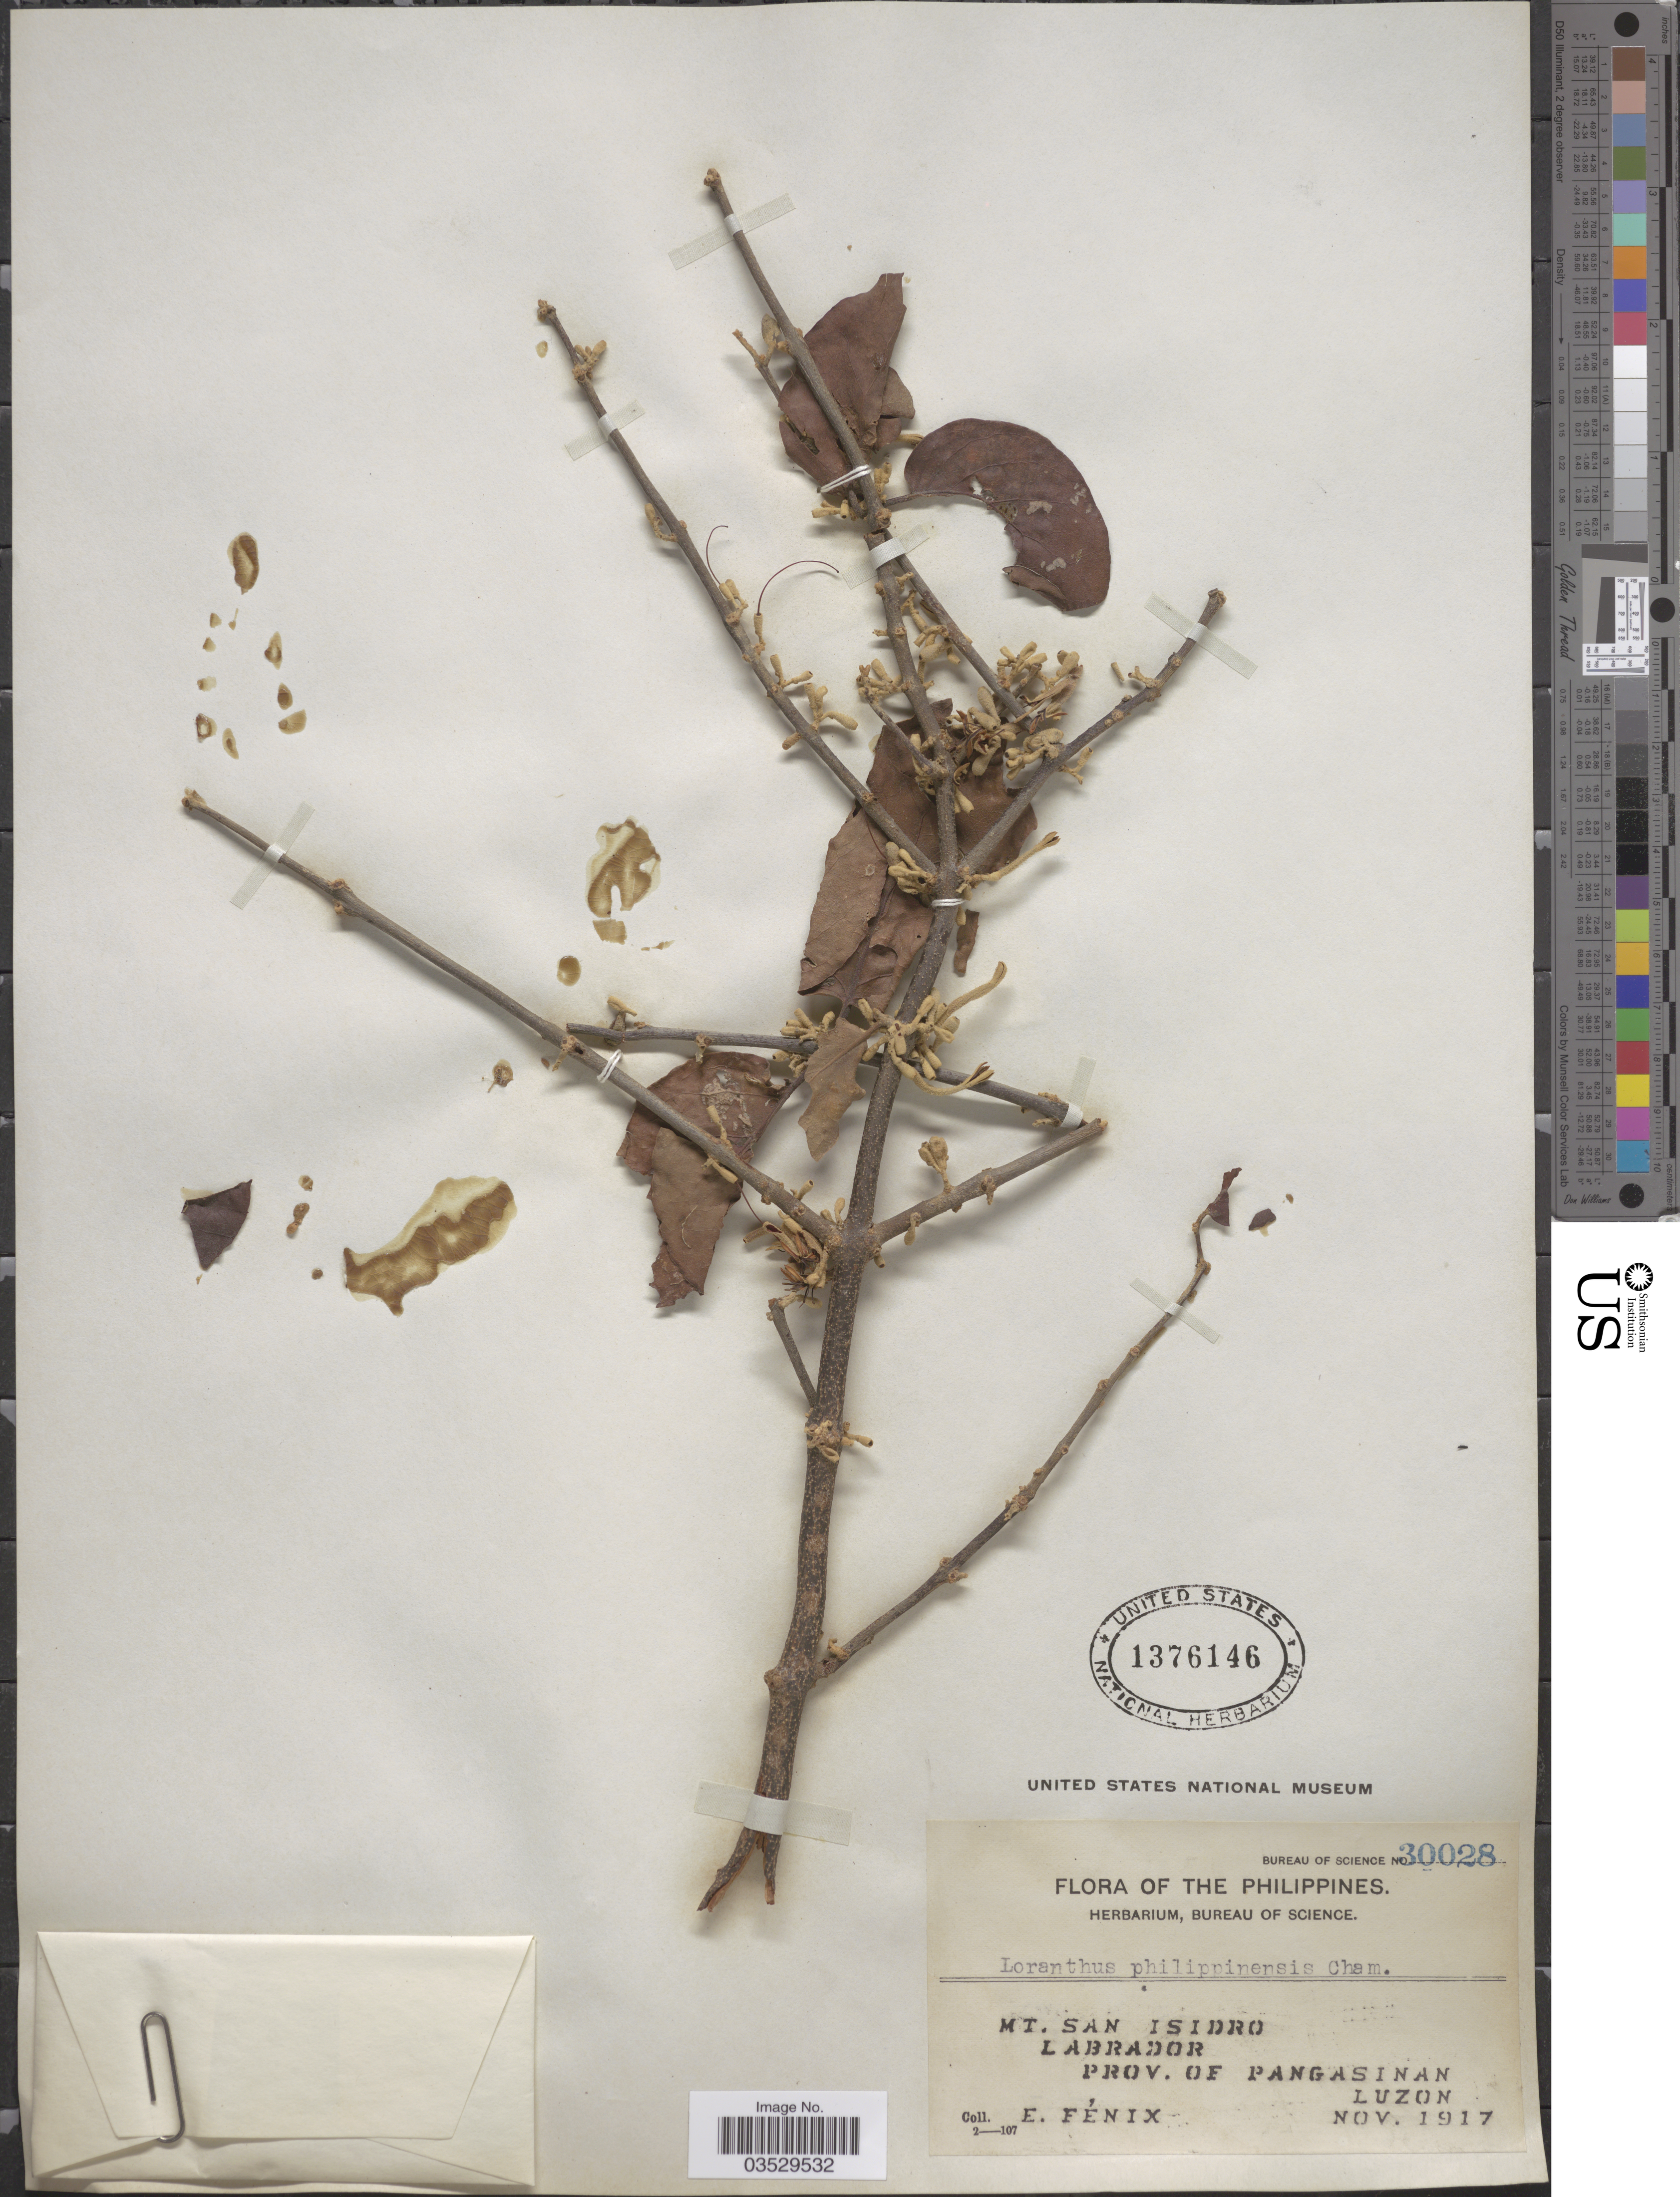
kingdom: Plantae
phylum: Tracheophyta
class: Magnoliopsida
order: Santalales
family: Loranthaceae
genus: Scurrula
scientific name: Scurrula atropurpurea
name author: (Blume) Danser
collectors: E. Fénix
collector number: Bureau of Science 30028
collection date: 1917-11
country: Philippines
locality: Mt. San Isidro Labrador Prov. of Pangasinan Luzon.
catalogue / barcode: US 1376146